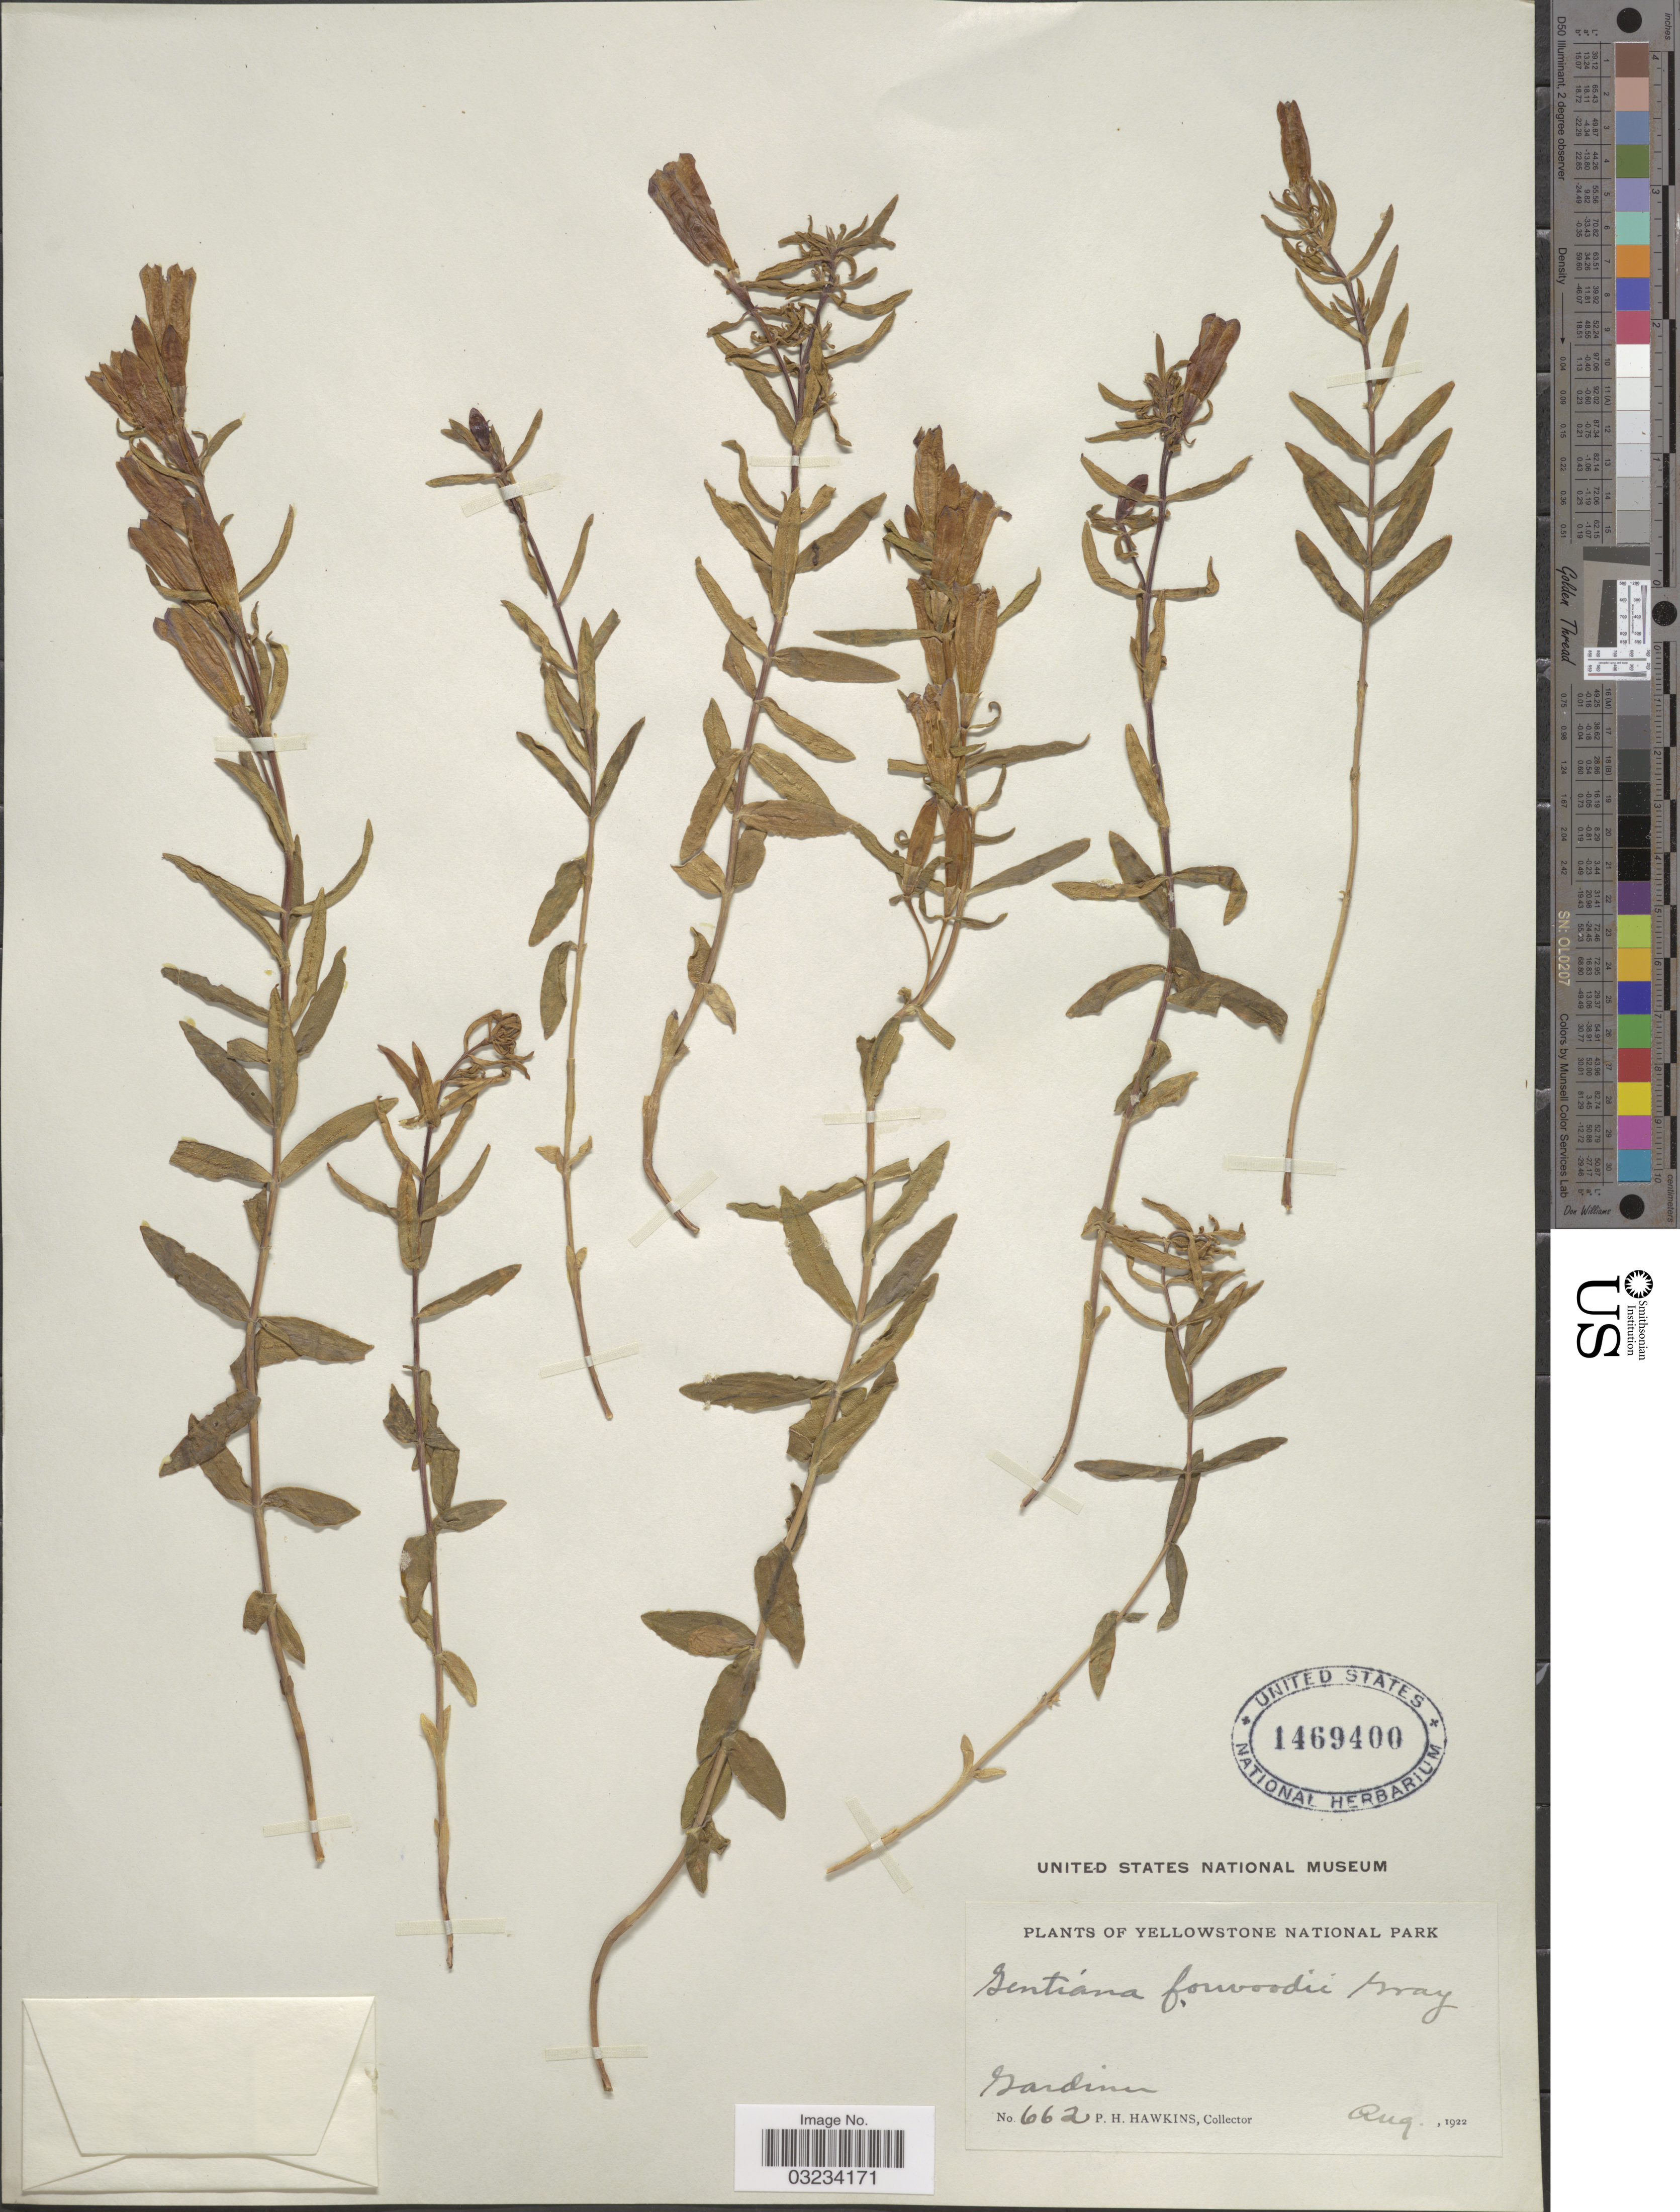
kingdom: Plantae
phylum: Tracheophyta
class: Magnoliopsida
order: Gentianales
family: Gentianaceae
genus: Gentiana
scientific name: Gentiana forwoodii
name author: A. Gray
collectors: P. Hawkins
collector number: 662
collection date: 1922-08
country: United States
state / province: Montana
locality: Yellowstone National Park, Gardiner.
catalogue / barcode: US 1469400